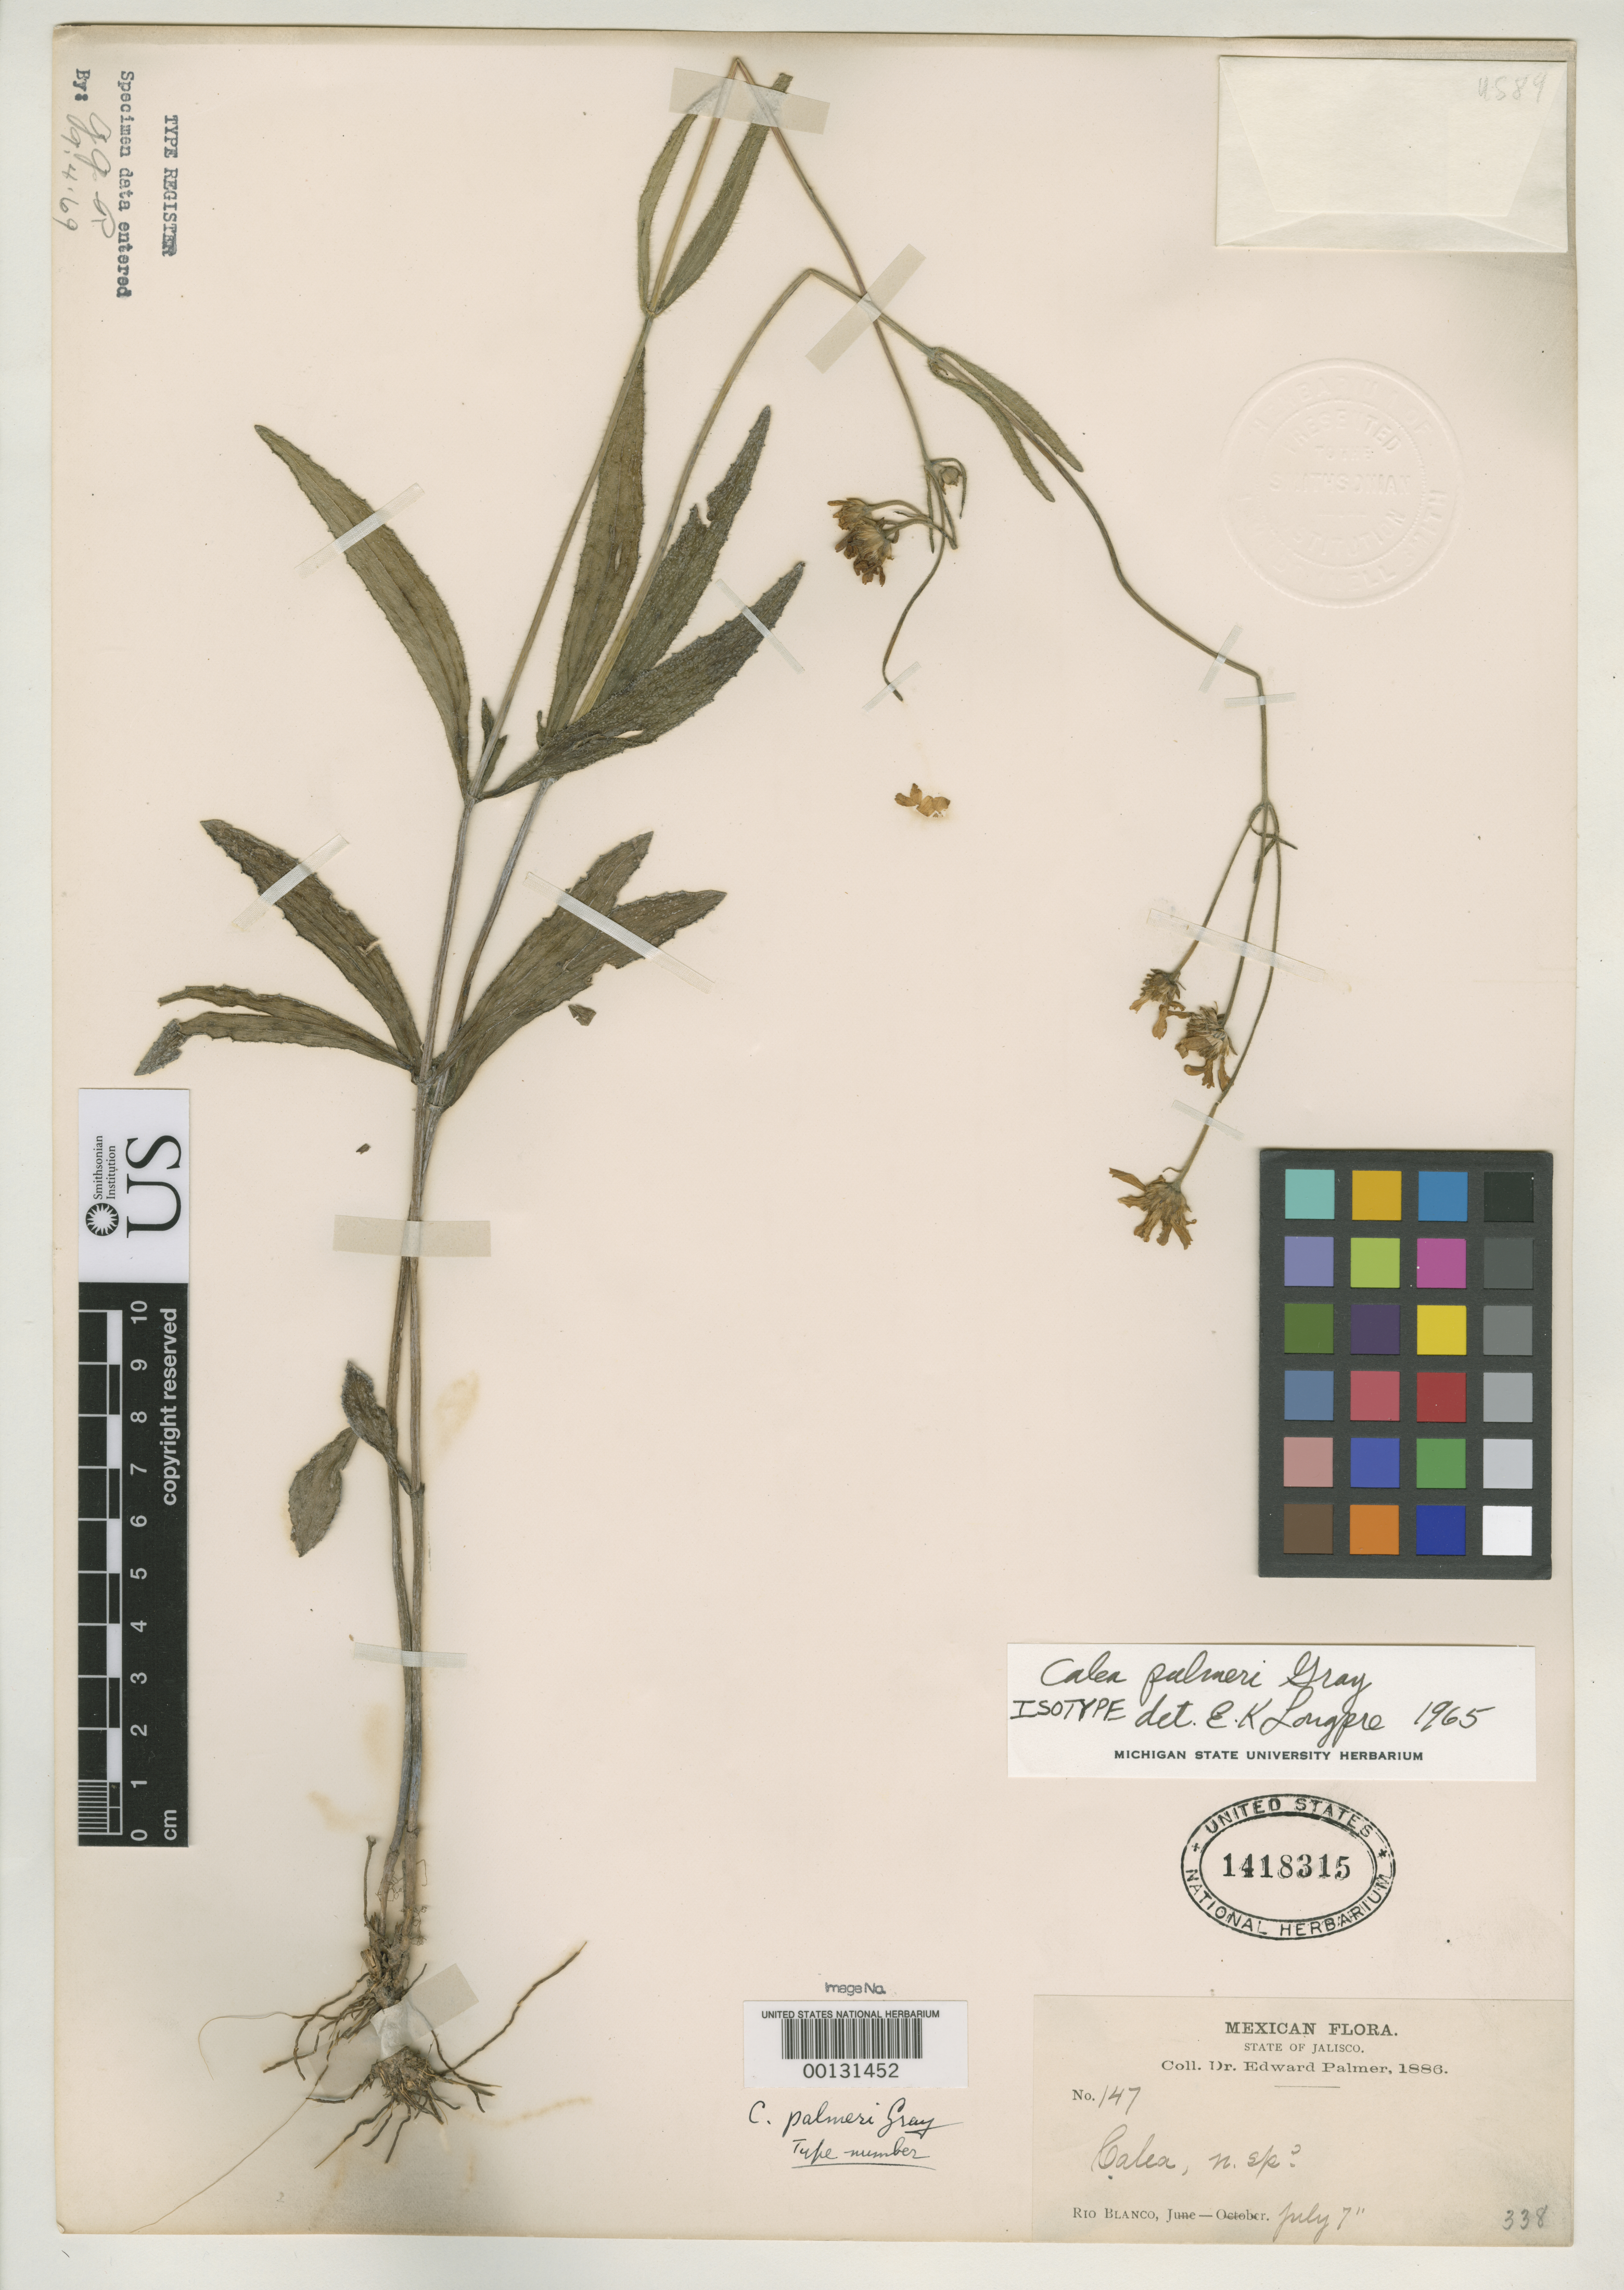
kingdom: Plantae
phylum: Tracheophyta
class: Magnoliopsida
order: Asterales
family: Asteraceae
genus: Calea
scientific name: Calea palmeri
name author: A. Gray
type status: Isotype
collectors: E. Palmer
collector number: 147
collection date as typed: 07 Jul 1886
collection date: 1886-07-07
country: Mexico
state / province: Jalisco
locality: Rio Blanco.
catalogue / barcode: US 1418315